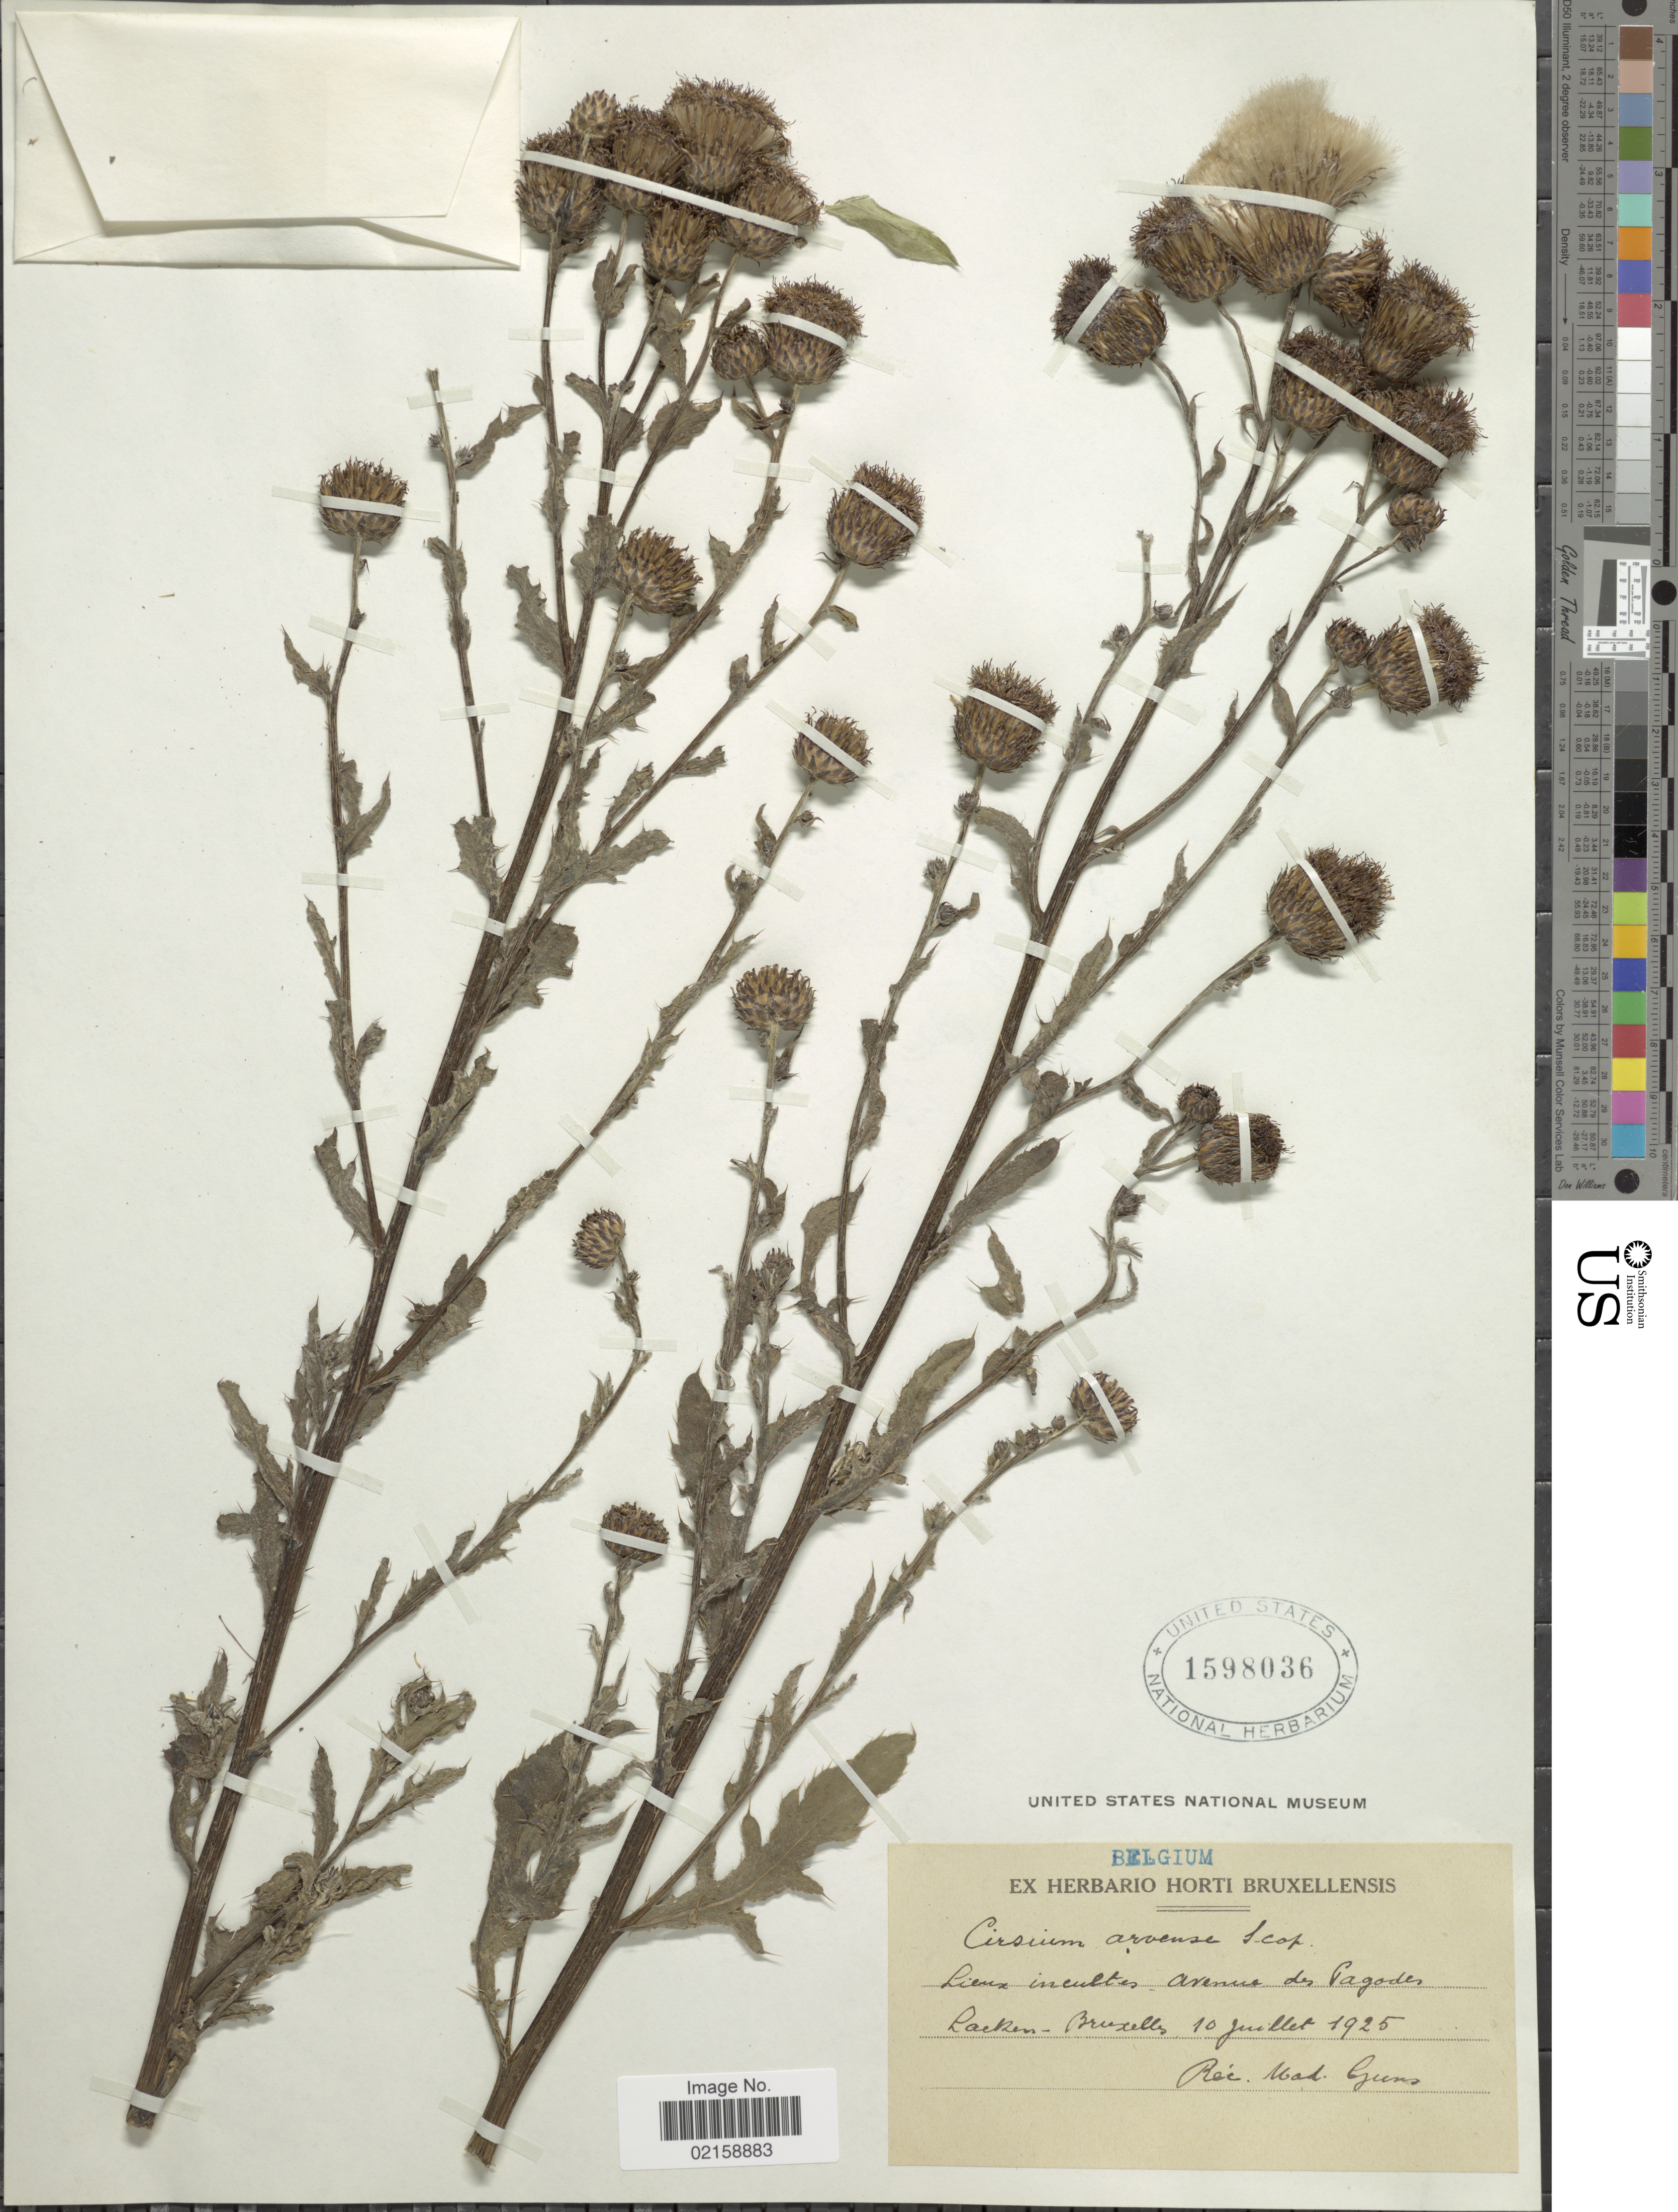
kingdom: Plantae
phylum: Tracheophyta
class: Magnoliopsida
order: Asterales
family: Asteraceae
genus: Cirsium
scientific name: Cirsium arvense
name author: (L.) Scop.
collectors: M. Guns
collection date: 1925-07-10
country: Belgium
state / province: Brussels, Capital District of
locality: Lieux incultes arenus des Pagodes, Lacken-Bruxells. [interpreted]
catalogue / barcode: US 1598036